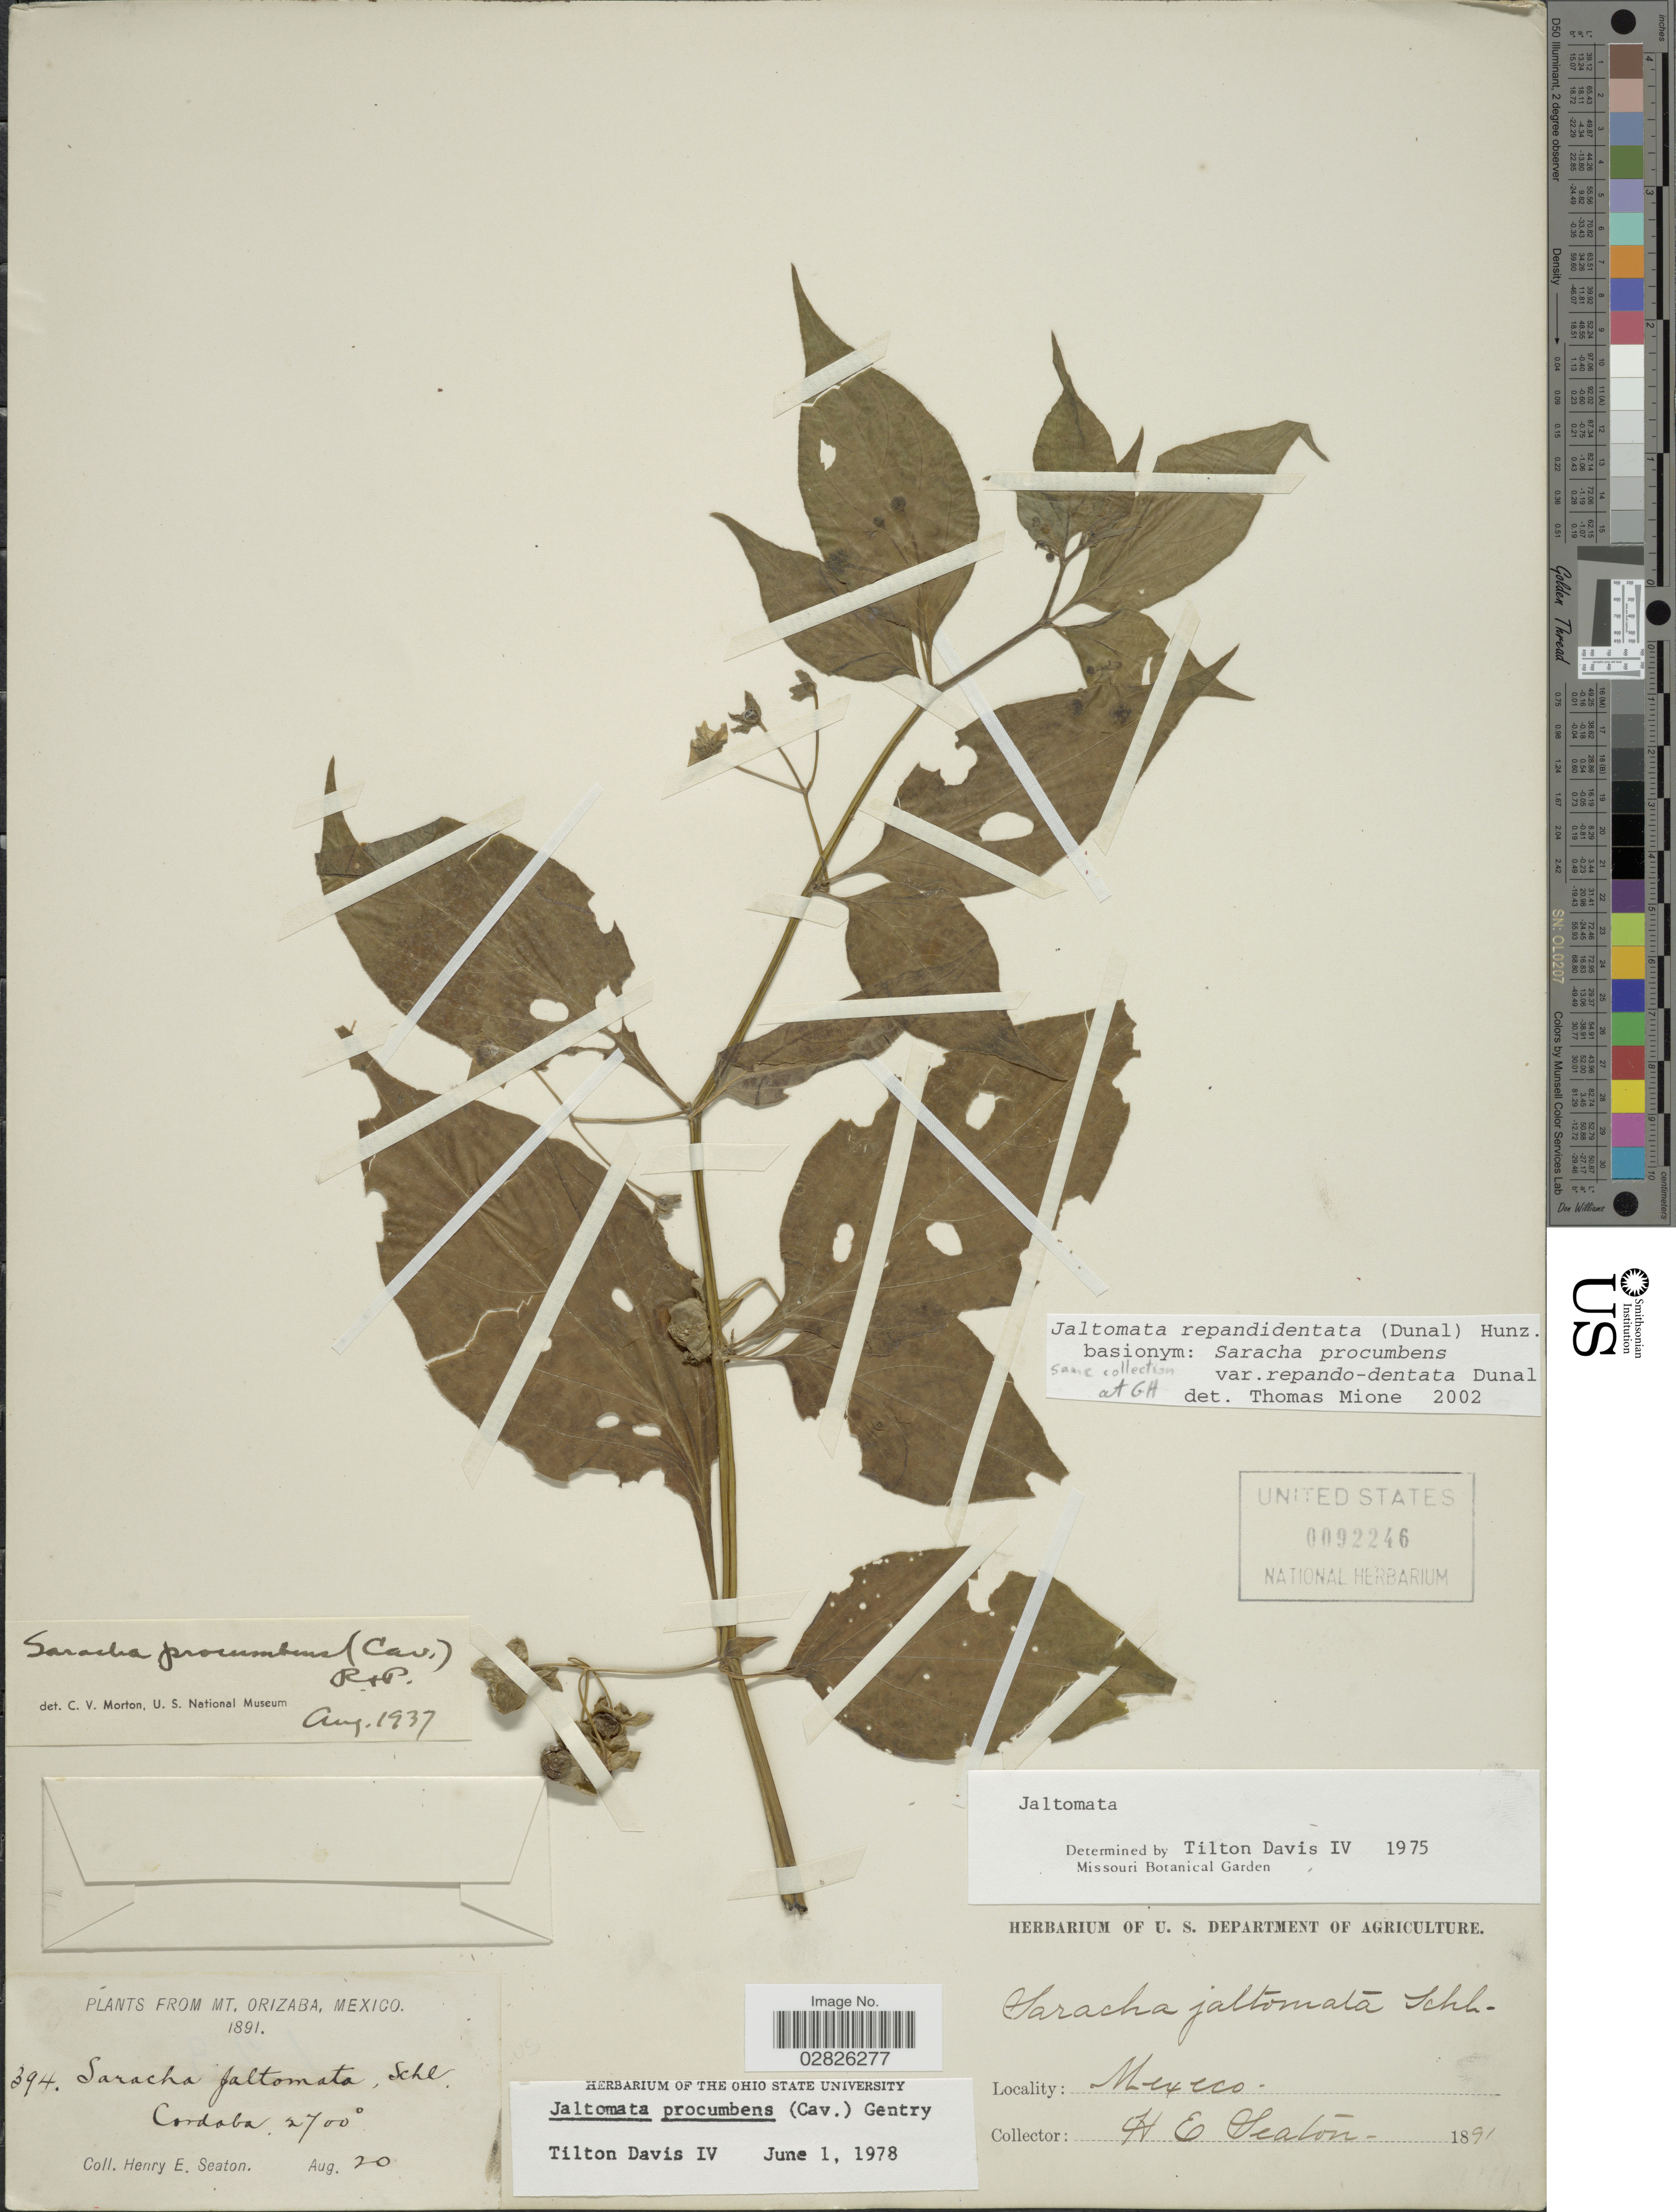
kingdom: Plantae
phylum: Tracheophyta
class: Magnoliopsida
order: Solanales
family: Solanaceae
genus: Jaltomata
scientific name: Jaltomata repandidentata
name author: (Dunal) Hunz.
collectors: H. E. Seaton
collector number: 394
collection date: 1891-08-20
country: Mexico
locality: Mt. Orizaba, Cordoba.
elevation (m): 823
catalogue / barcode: US 92246